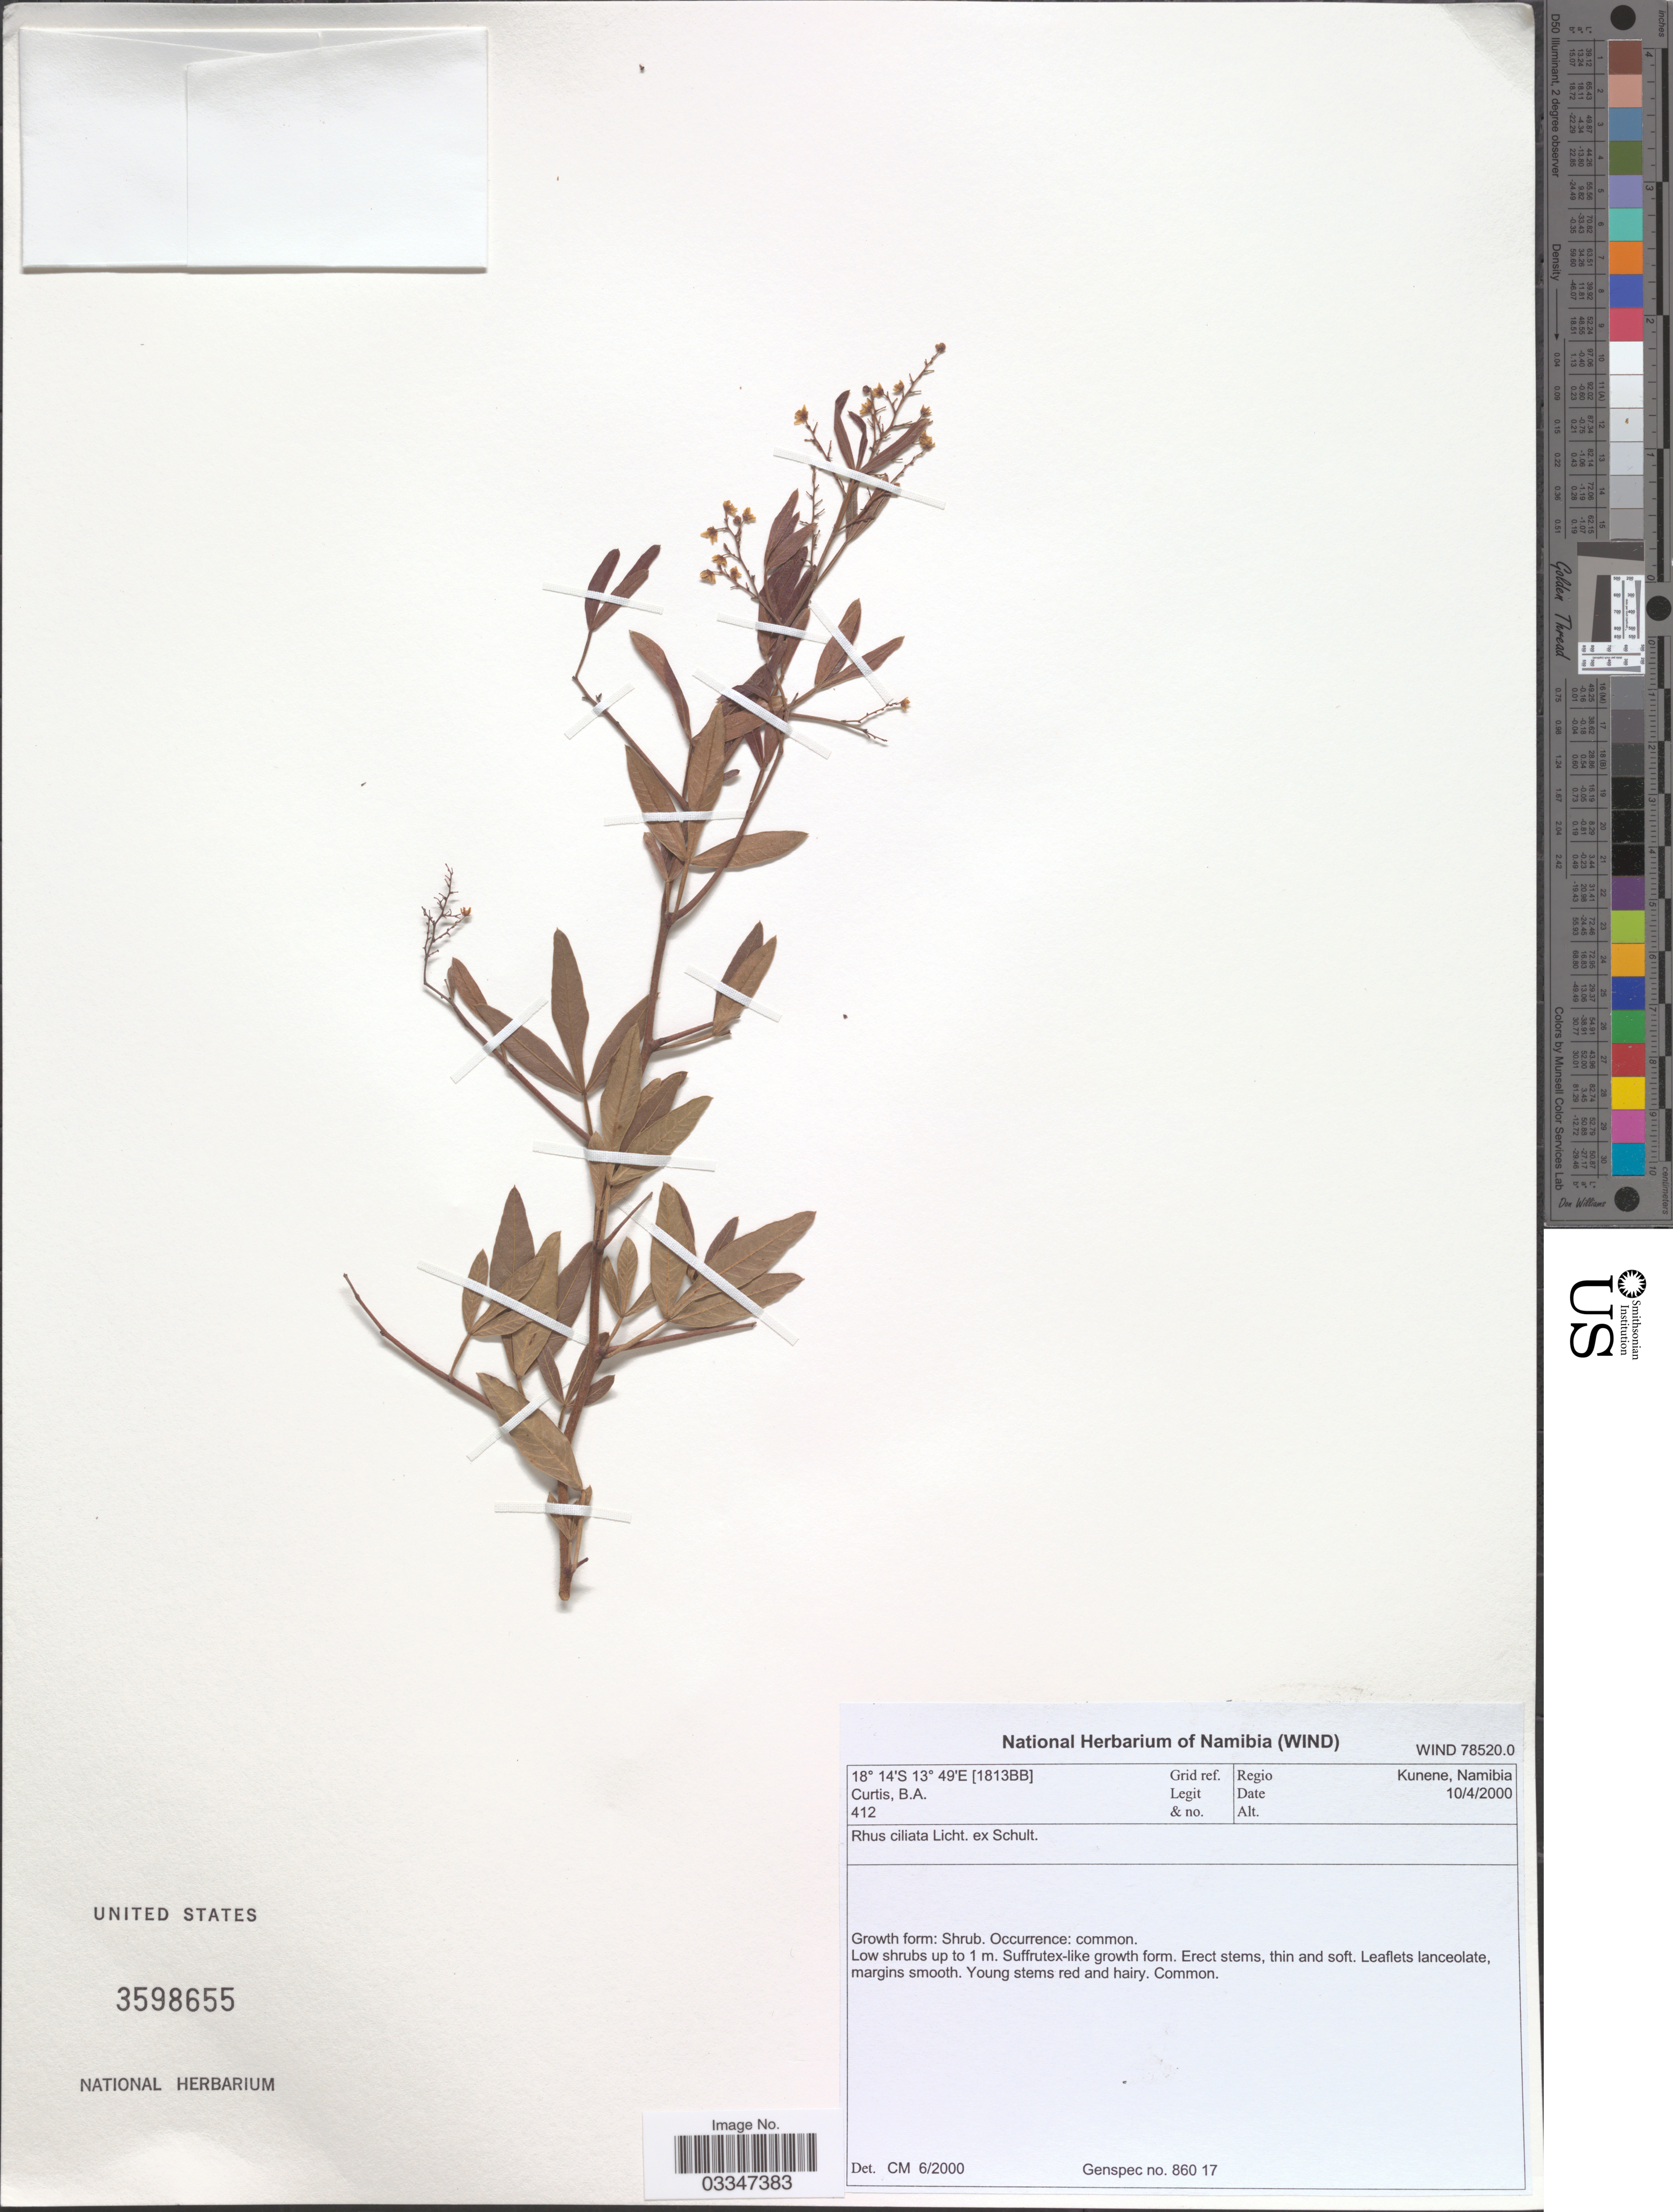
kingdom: Plantae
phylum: Tracheophyta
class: Magnoliopsida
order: Sapindales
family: Anacardiaceae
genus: Rhus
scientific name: Rhus ciliolata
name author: Turcz.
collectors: B. A. Curtis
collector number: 412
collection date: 2000-04-10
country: Namibia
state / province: Kunene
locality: [1813BB] Grid ref. Regio Kunene.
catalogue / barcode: US 3598655